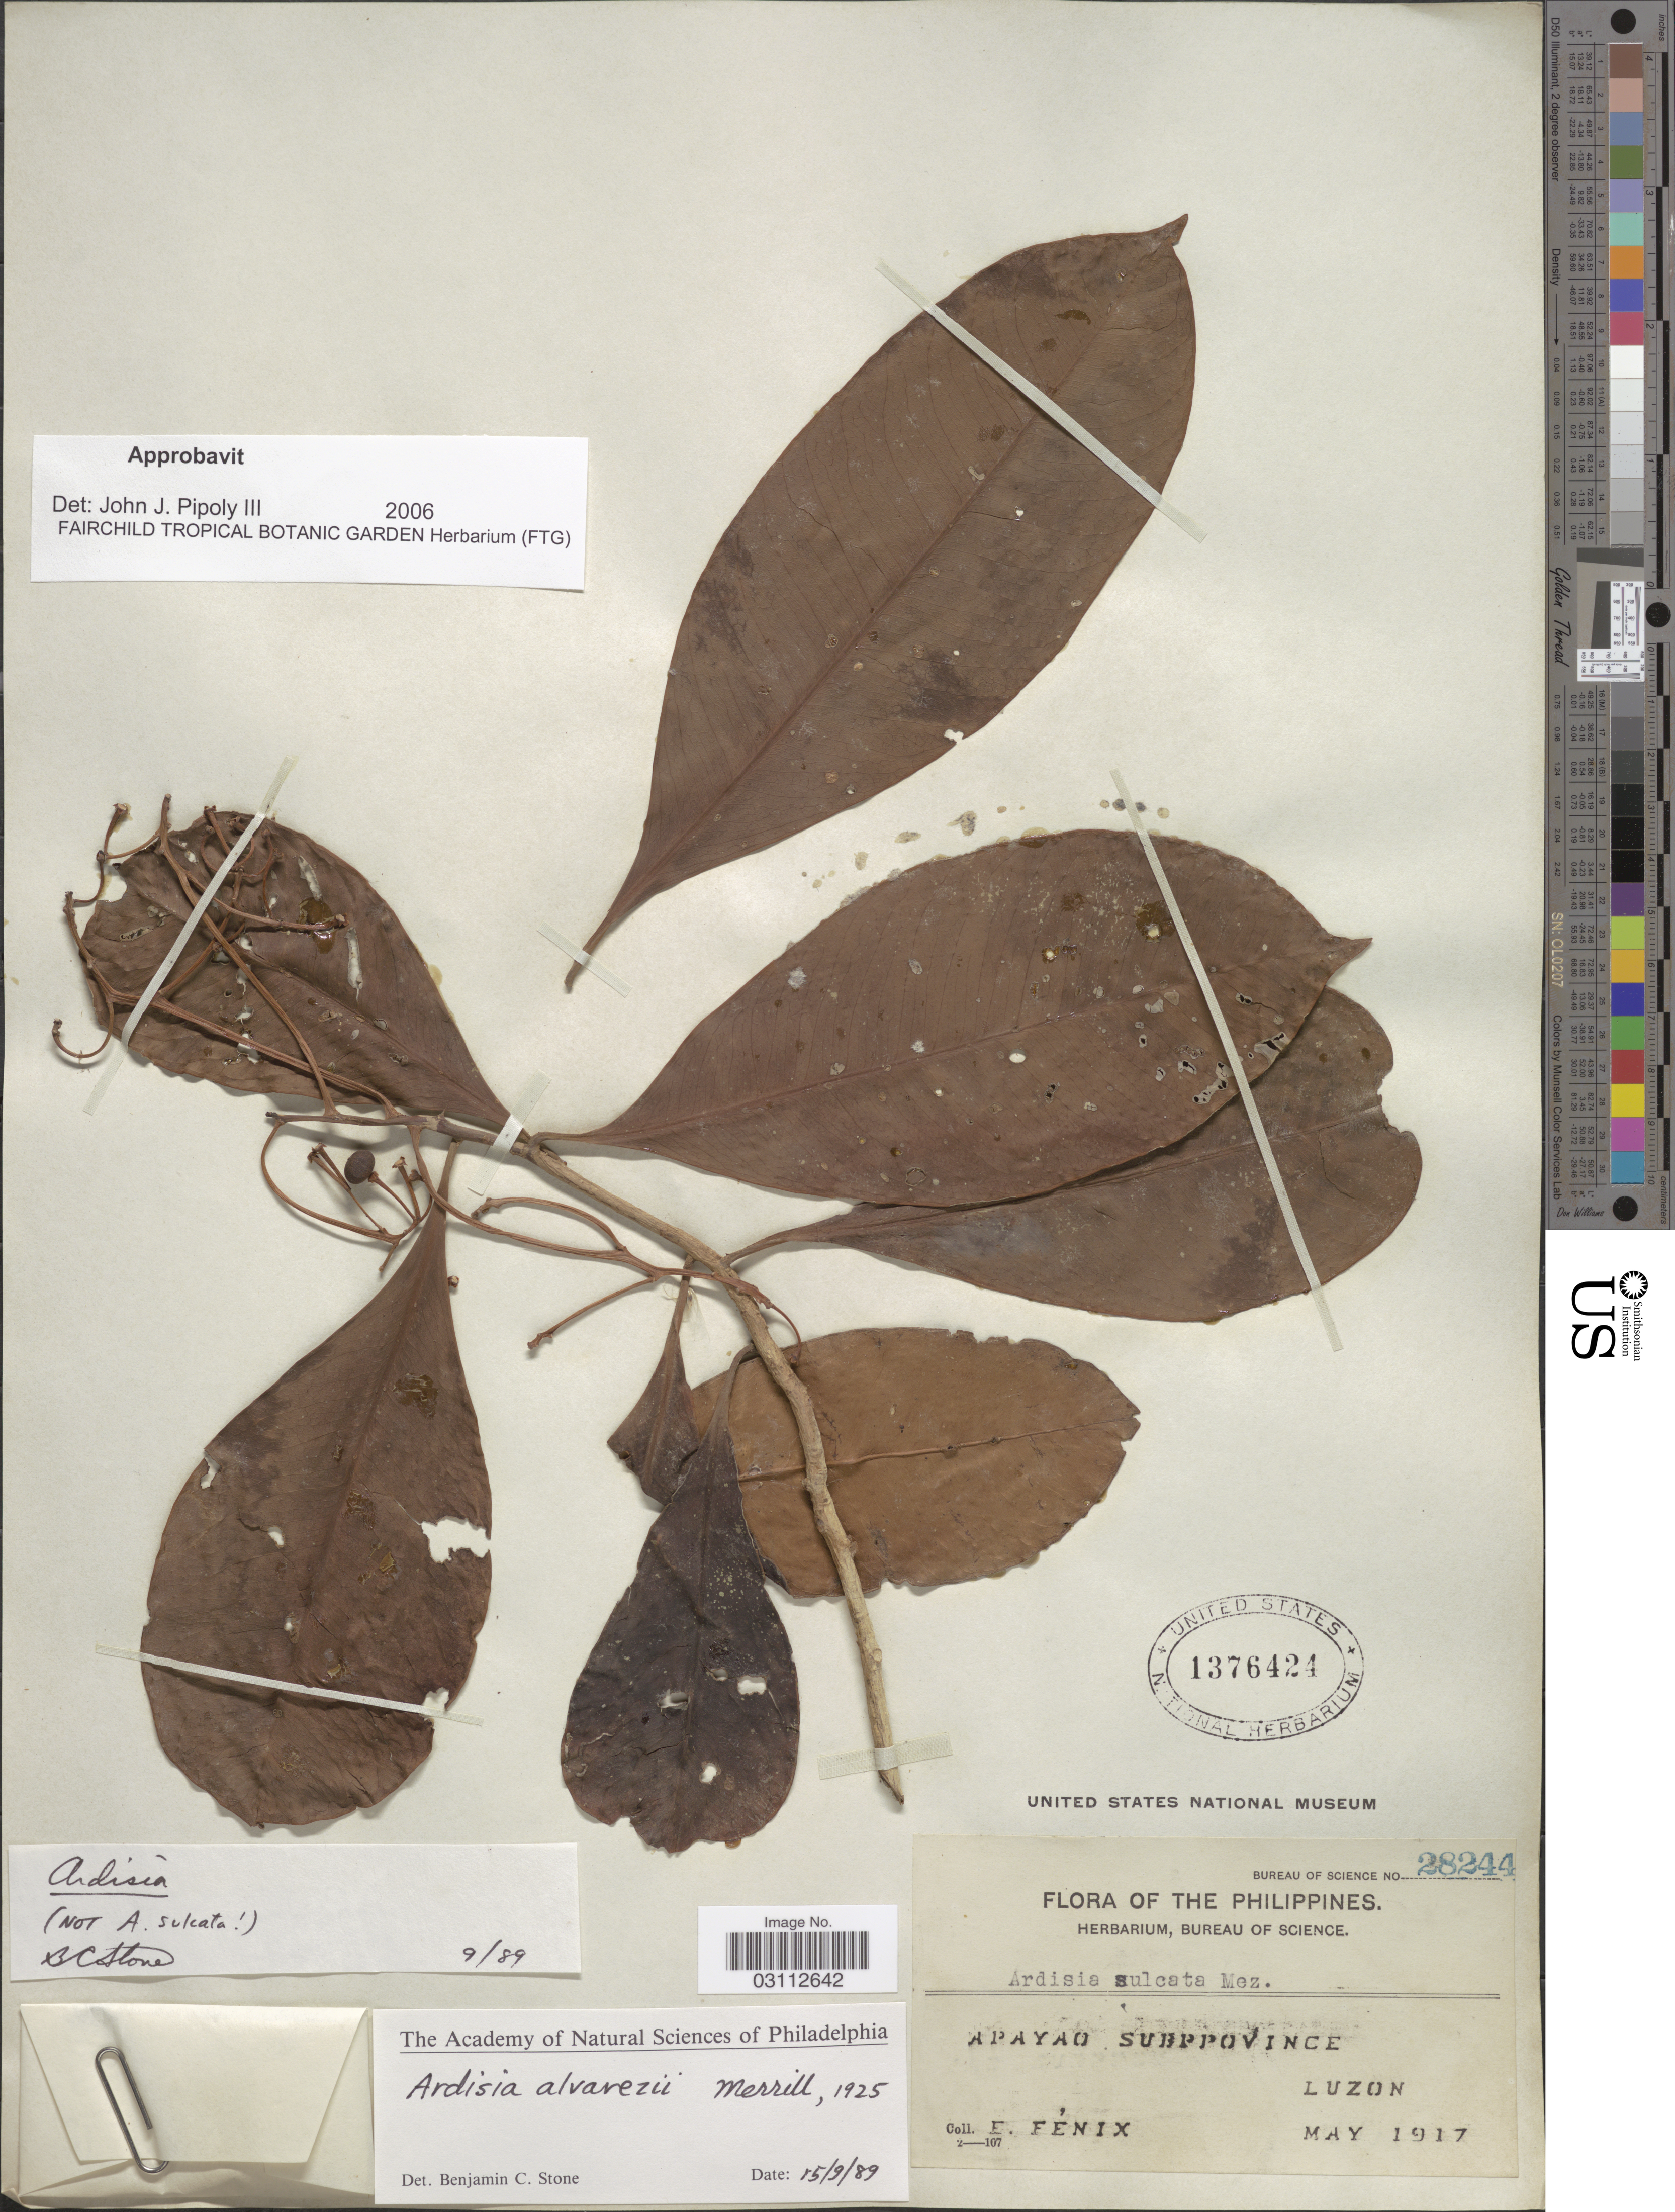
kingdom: Plantae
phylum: Tracheophyta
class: Magnoliopsida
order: Ericales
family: Primulaceae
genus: Ardisia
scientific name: Ardisia alverezii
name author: Merr.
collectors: E. Fénix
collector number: Bureau of science 28244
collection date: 1917-05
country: Philippines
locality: Apayao Subprovince, Luzon.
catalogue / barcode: US 1376424